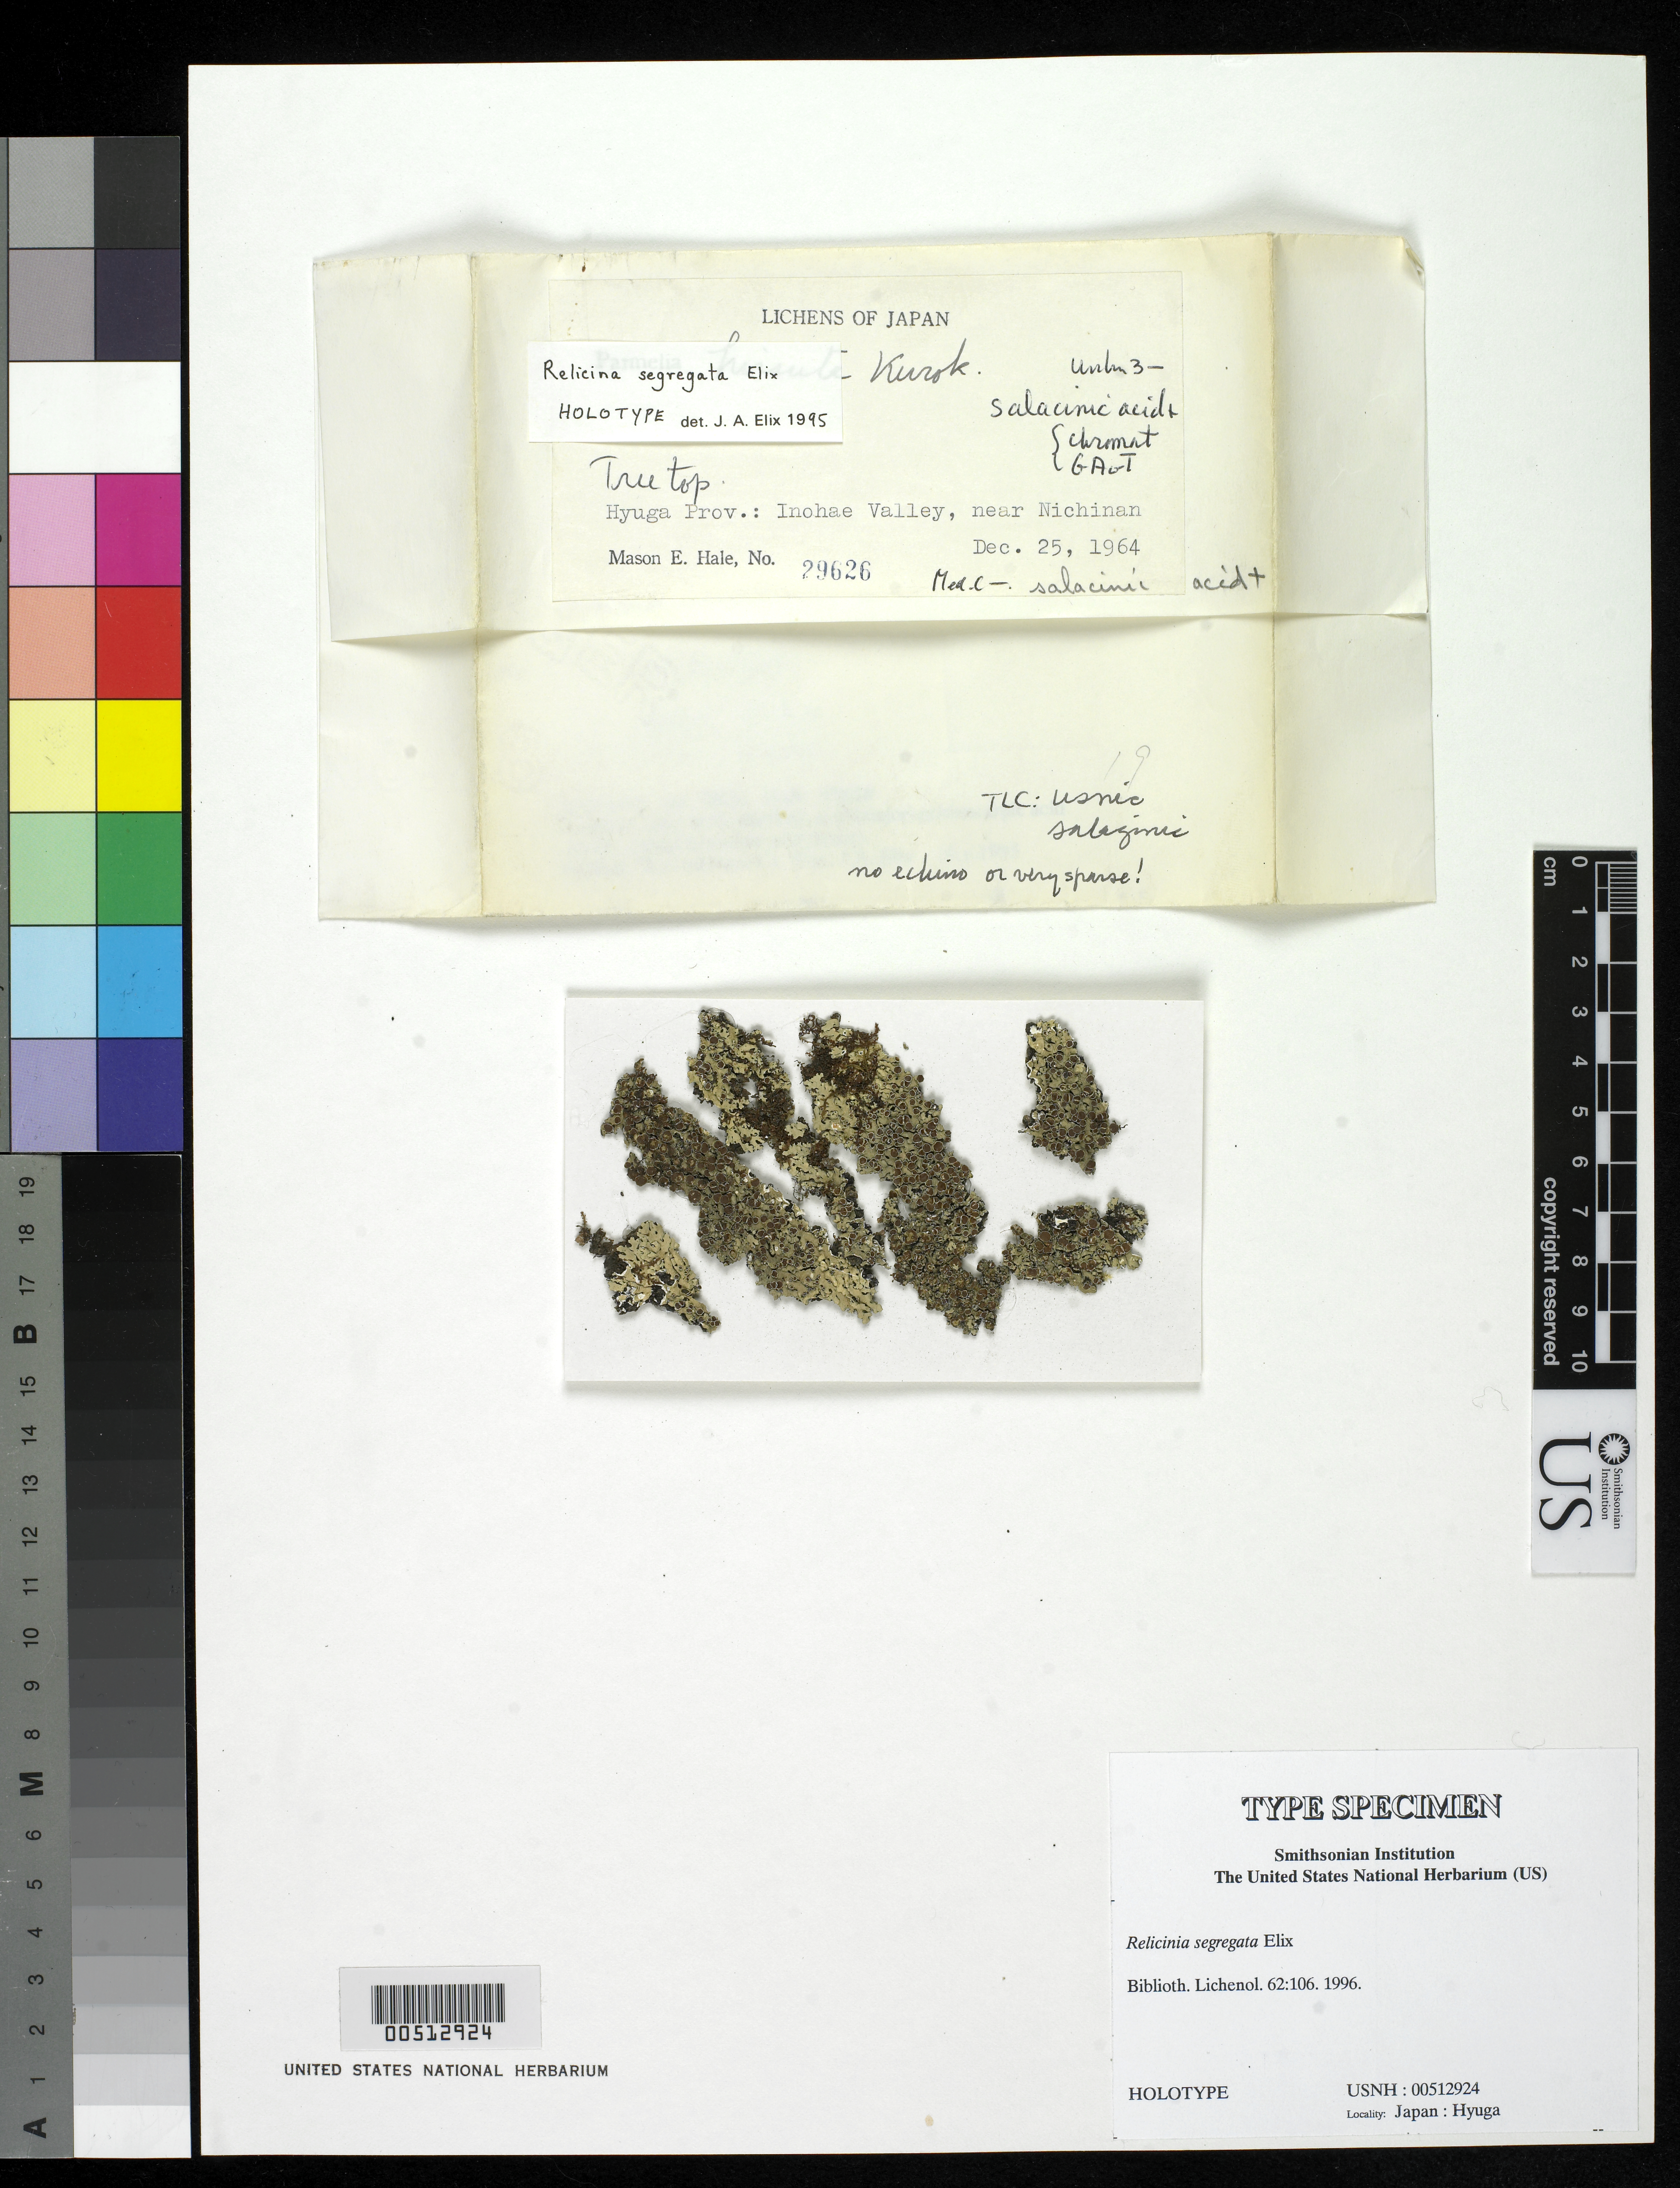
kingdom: Fungi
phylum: Ascomycota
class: Lecanoromycetes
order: Lecanorales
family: Parmeliaceae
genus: Relicina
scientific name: Relicina segregata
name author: Elix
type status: Holotype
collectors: M. Hale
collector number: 29626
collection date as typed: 25 Dec 1964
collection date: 1964-12-25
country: Japan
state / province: Miyazaki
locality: Inchae Valley, near Nichinan.